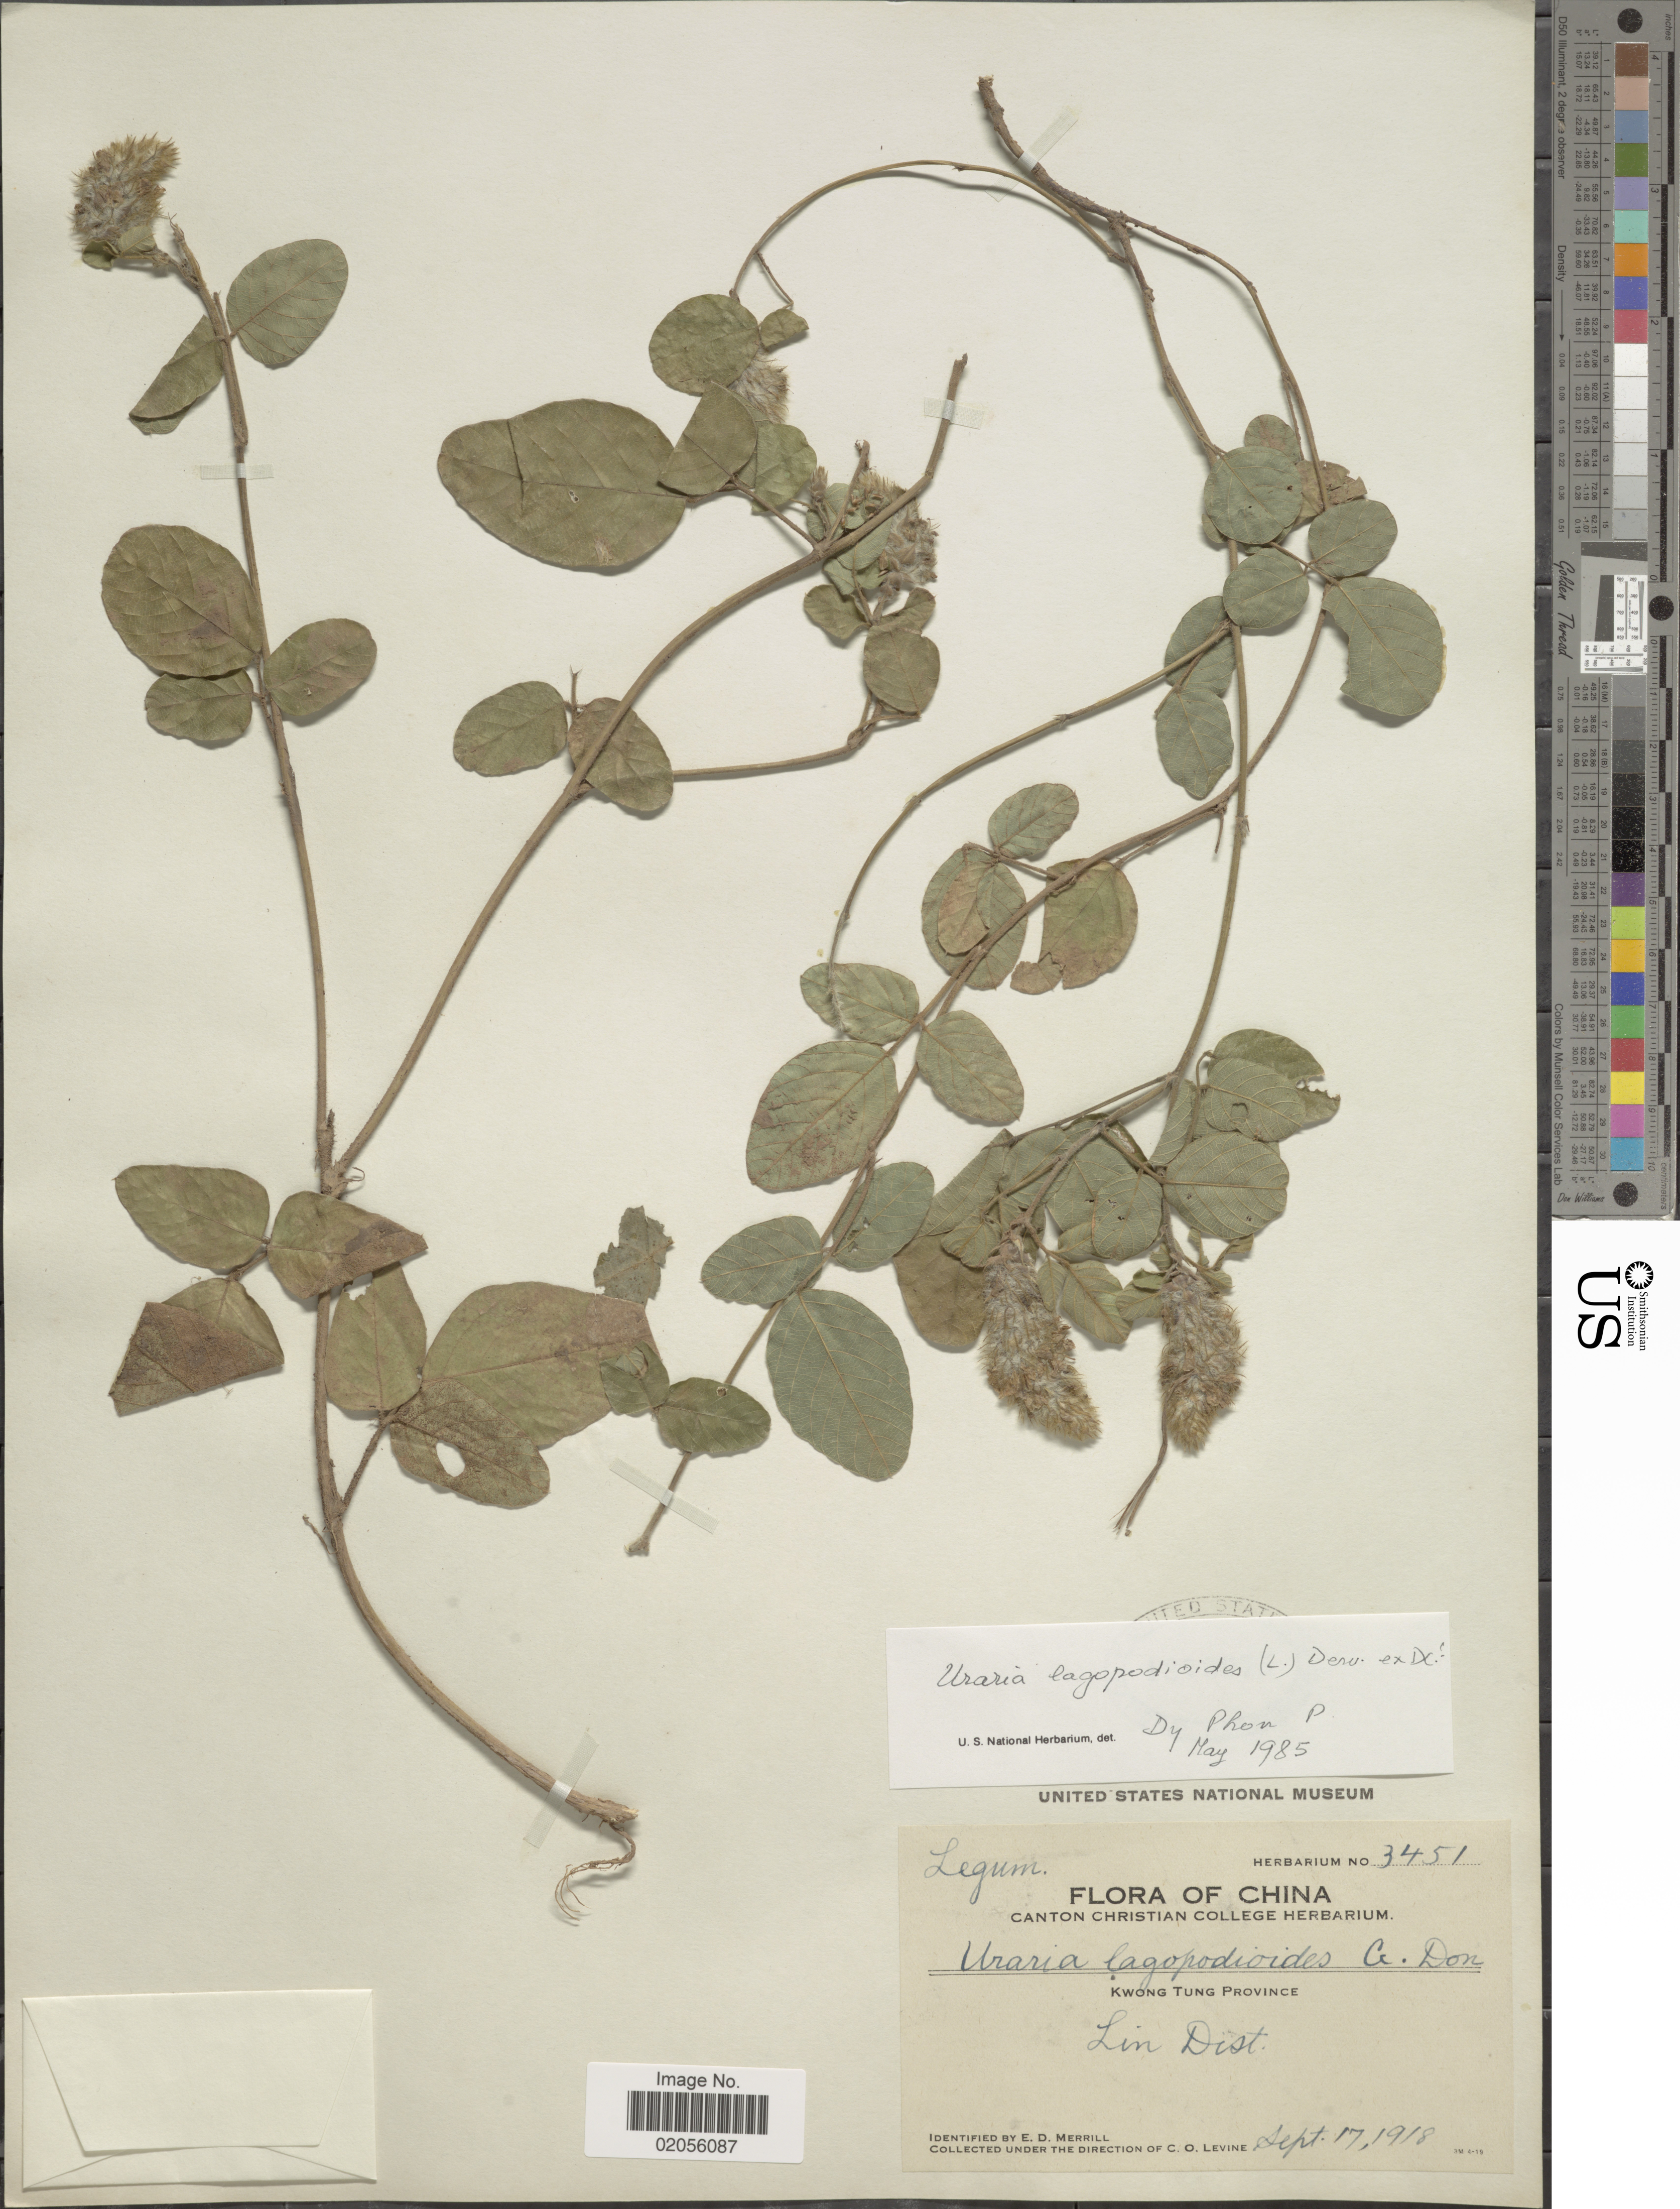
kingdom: Plantae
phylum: Tracheophyta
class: Magnoliopsida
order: Fabales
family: Fabaceae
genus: Uraria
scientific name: Uraria lagopodioides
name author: (L.) Desv. ex DC.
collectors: C. O. Levine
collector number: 3451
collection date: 1918-09-17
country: China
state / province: Guangdong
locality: Kwong Tung Province. Lin Dist.